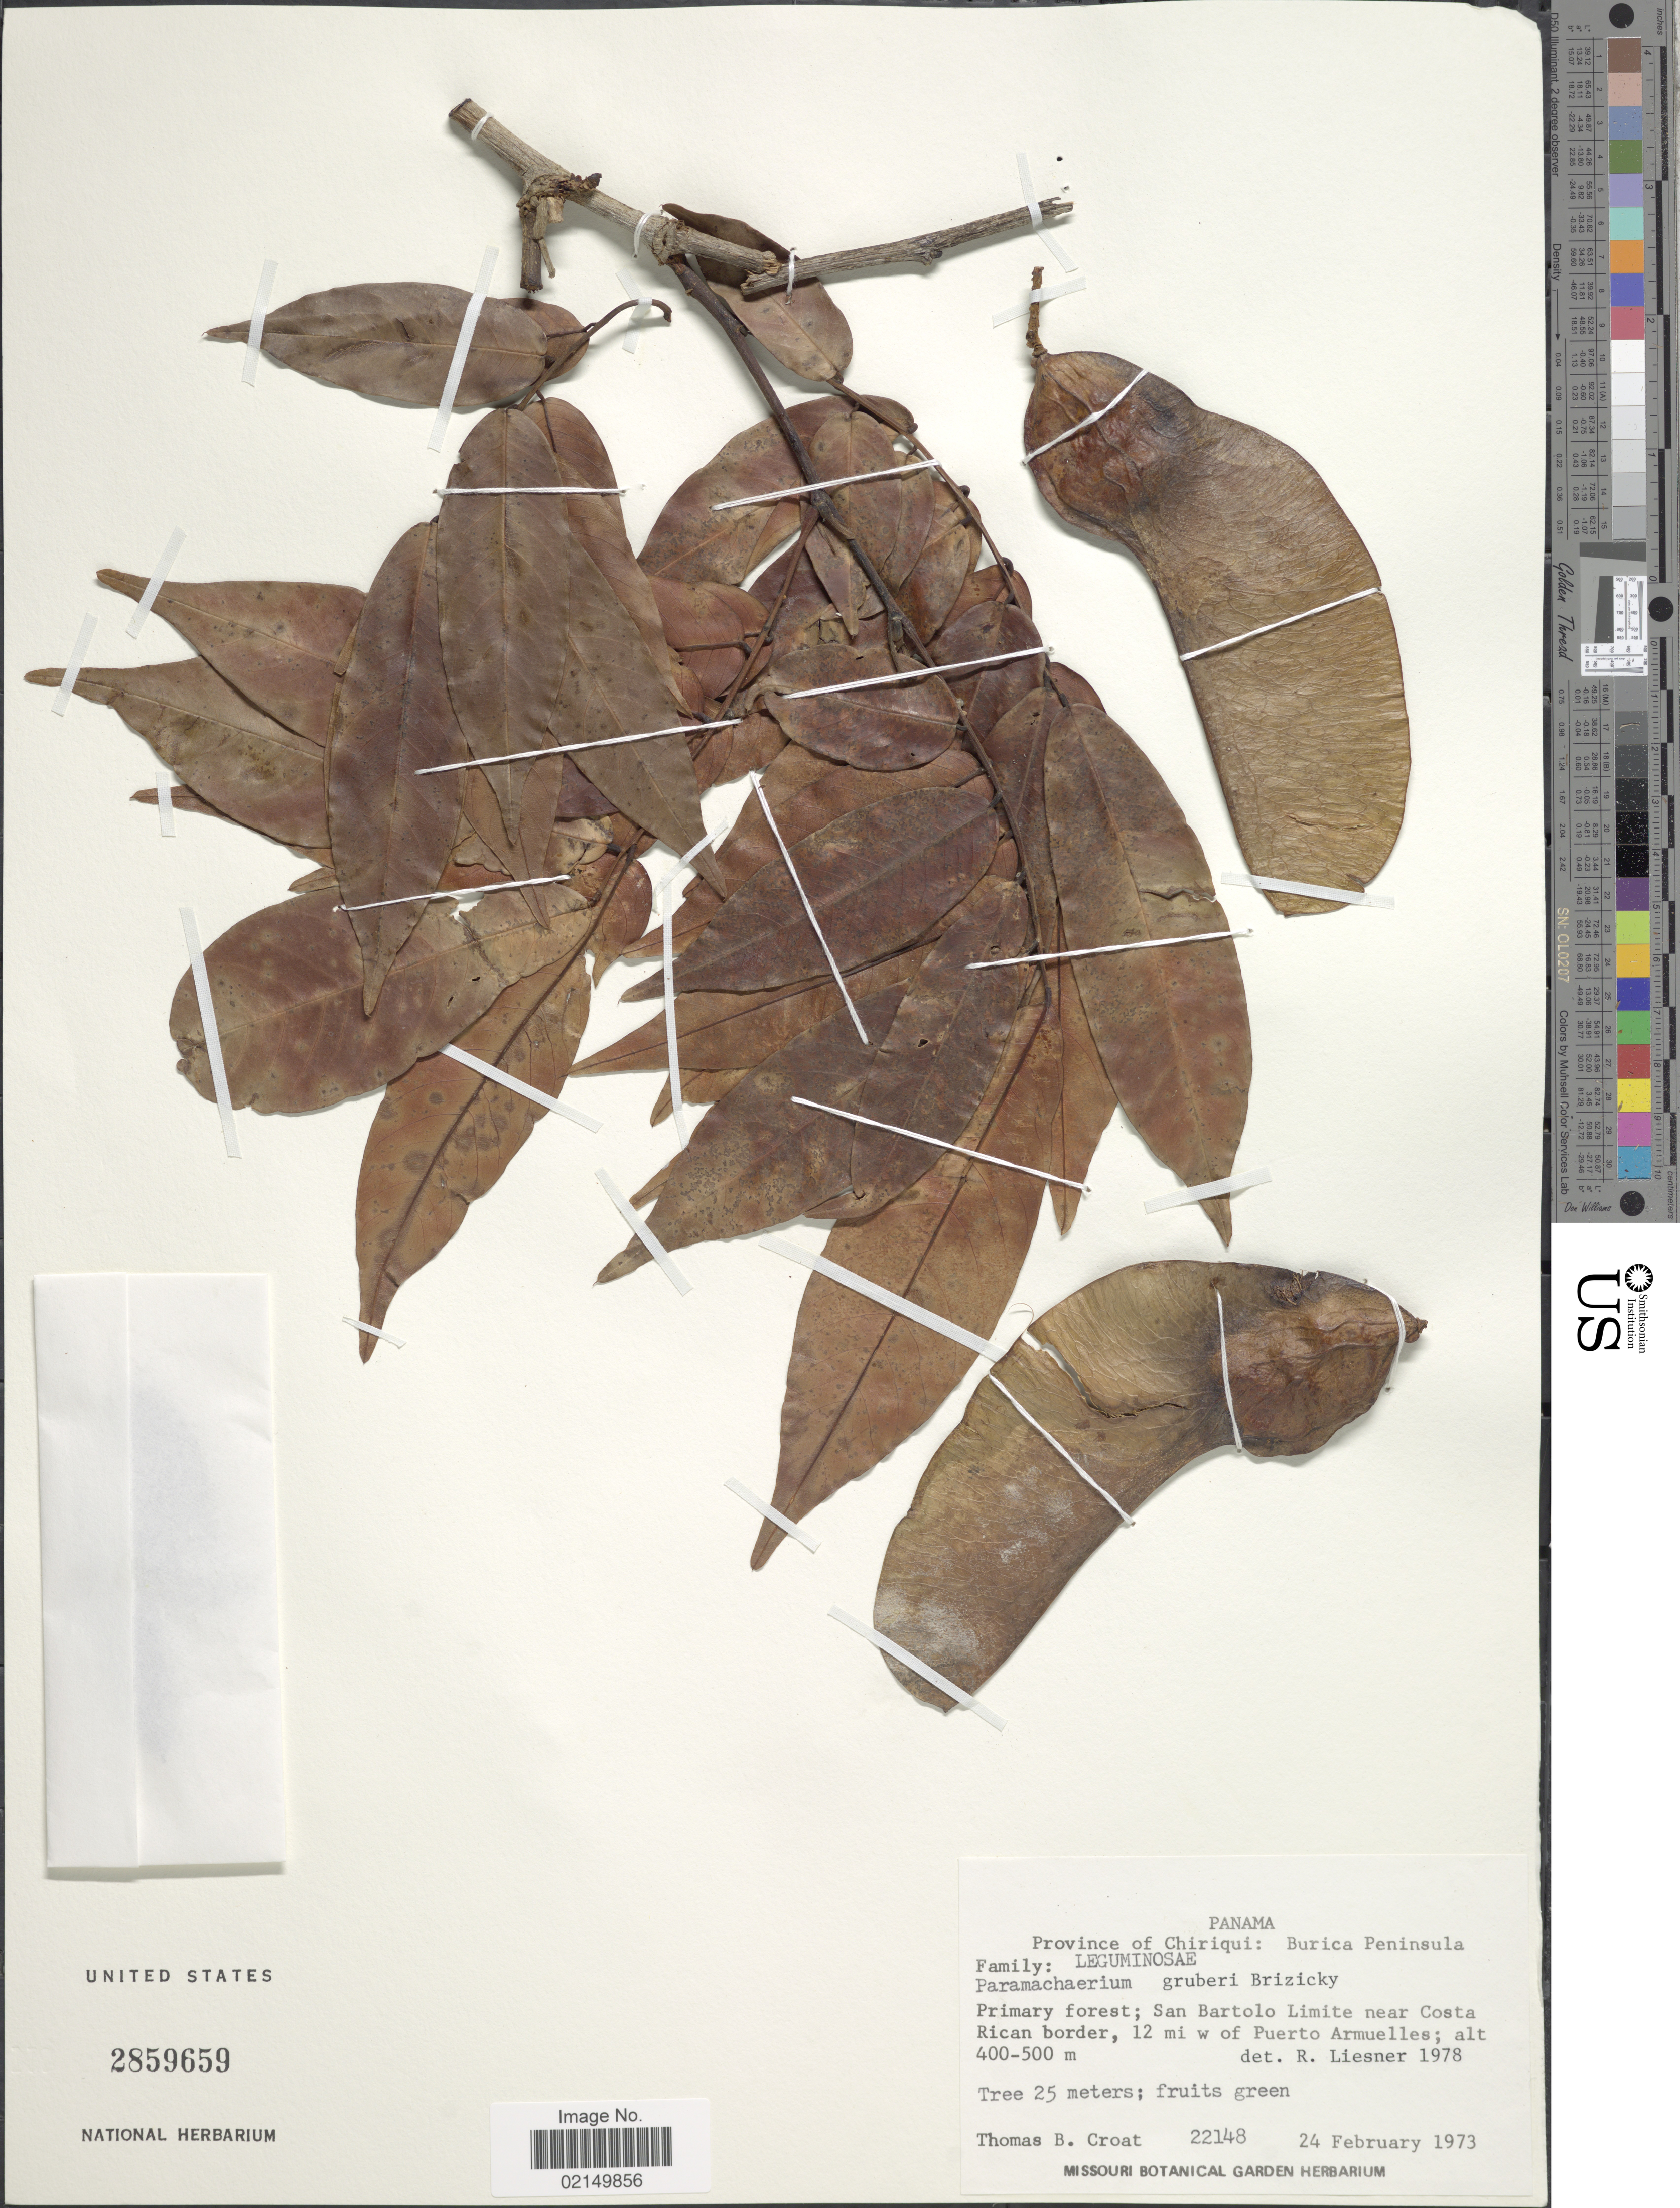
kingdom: Plantae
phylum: Tracheophyta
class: Magnoliopsida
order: Fabales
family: Fabaceae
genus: Paramachaerium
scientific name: Paramachaerium gruberi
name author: Brizicky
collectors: T. B. Croat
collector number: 22148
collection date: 1973-02-24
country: Panama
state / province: Chiriqui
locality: Burica Peninsula, Primary forest; San Bartolo Limite near Costa Rican border, 12 mi w of Puerto Armuelles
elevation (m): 400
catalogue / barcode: US 2859659